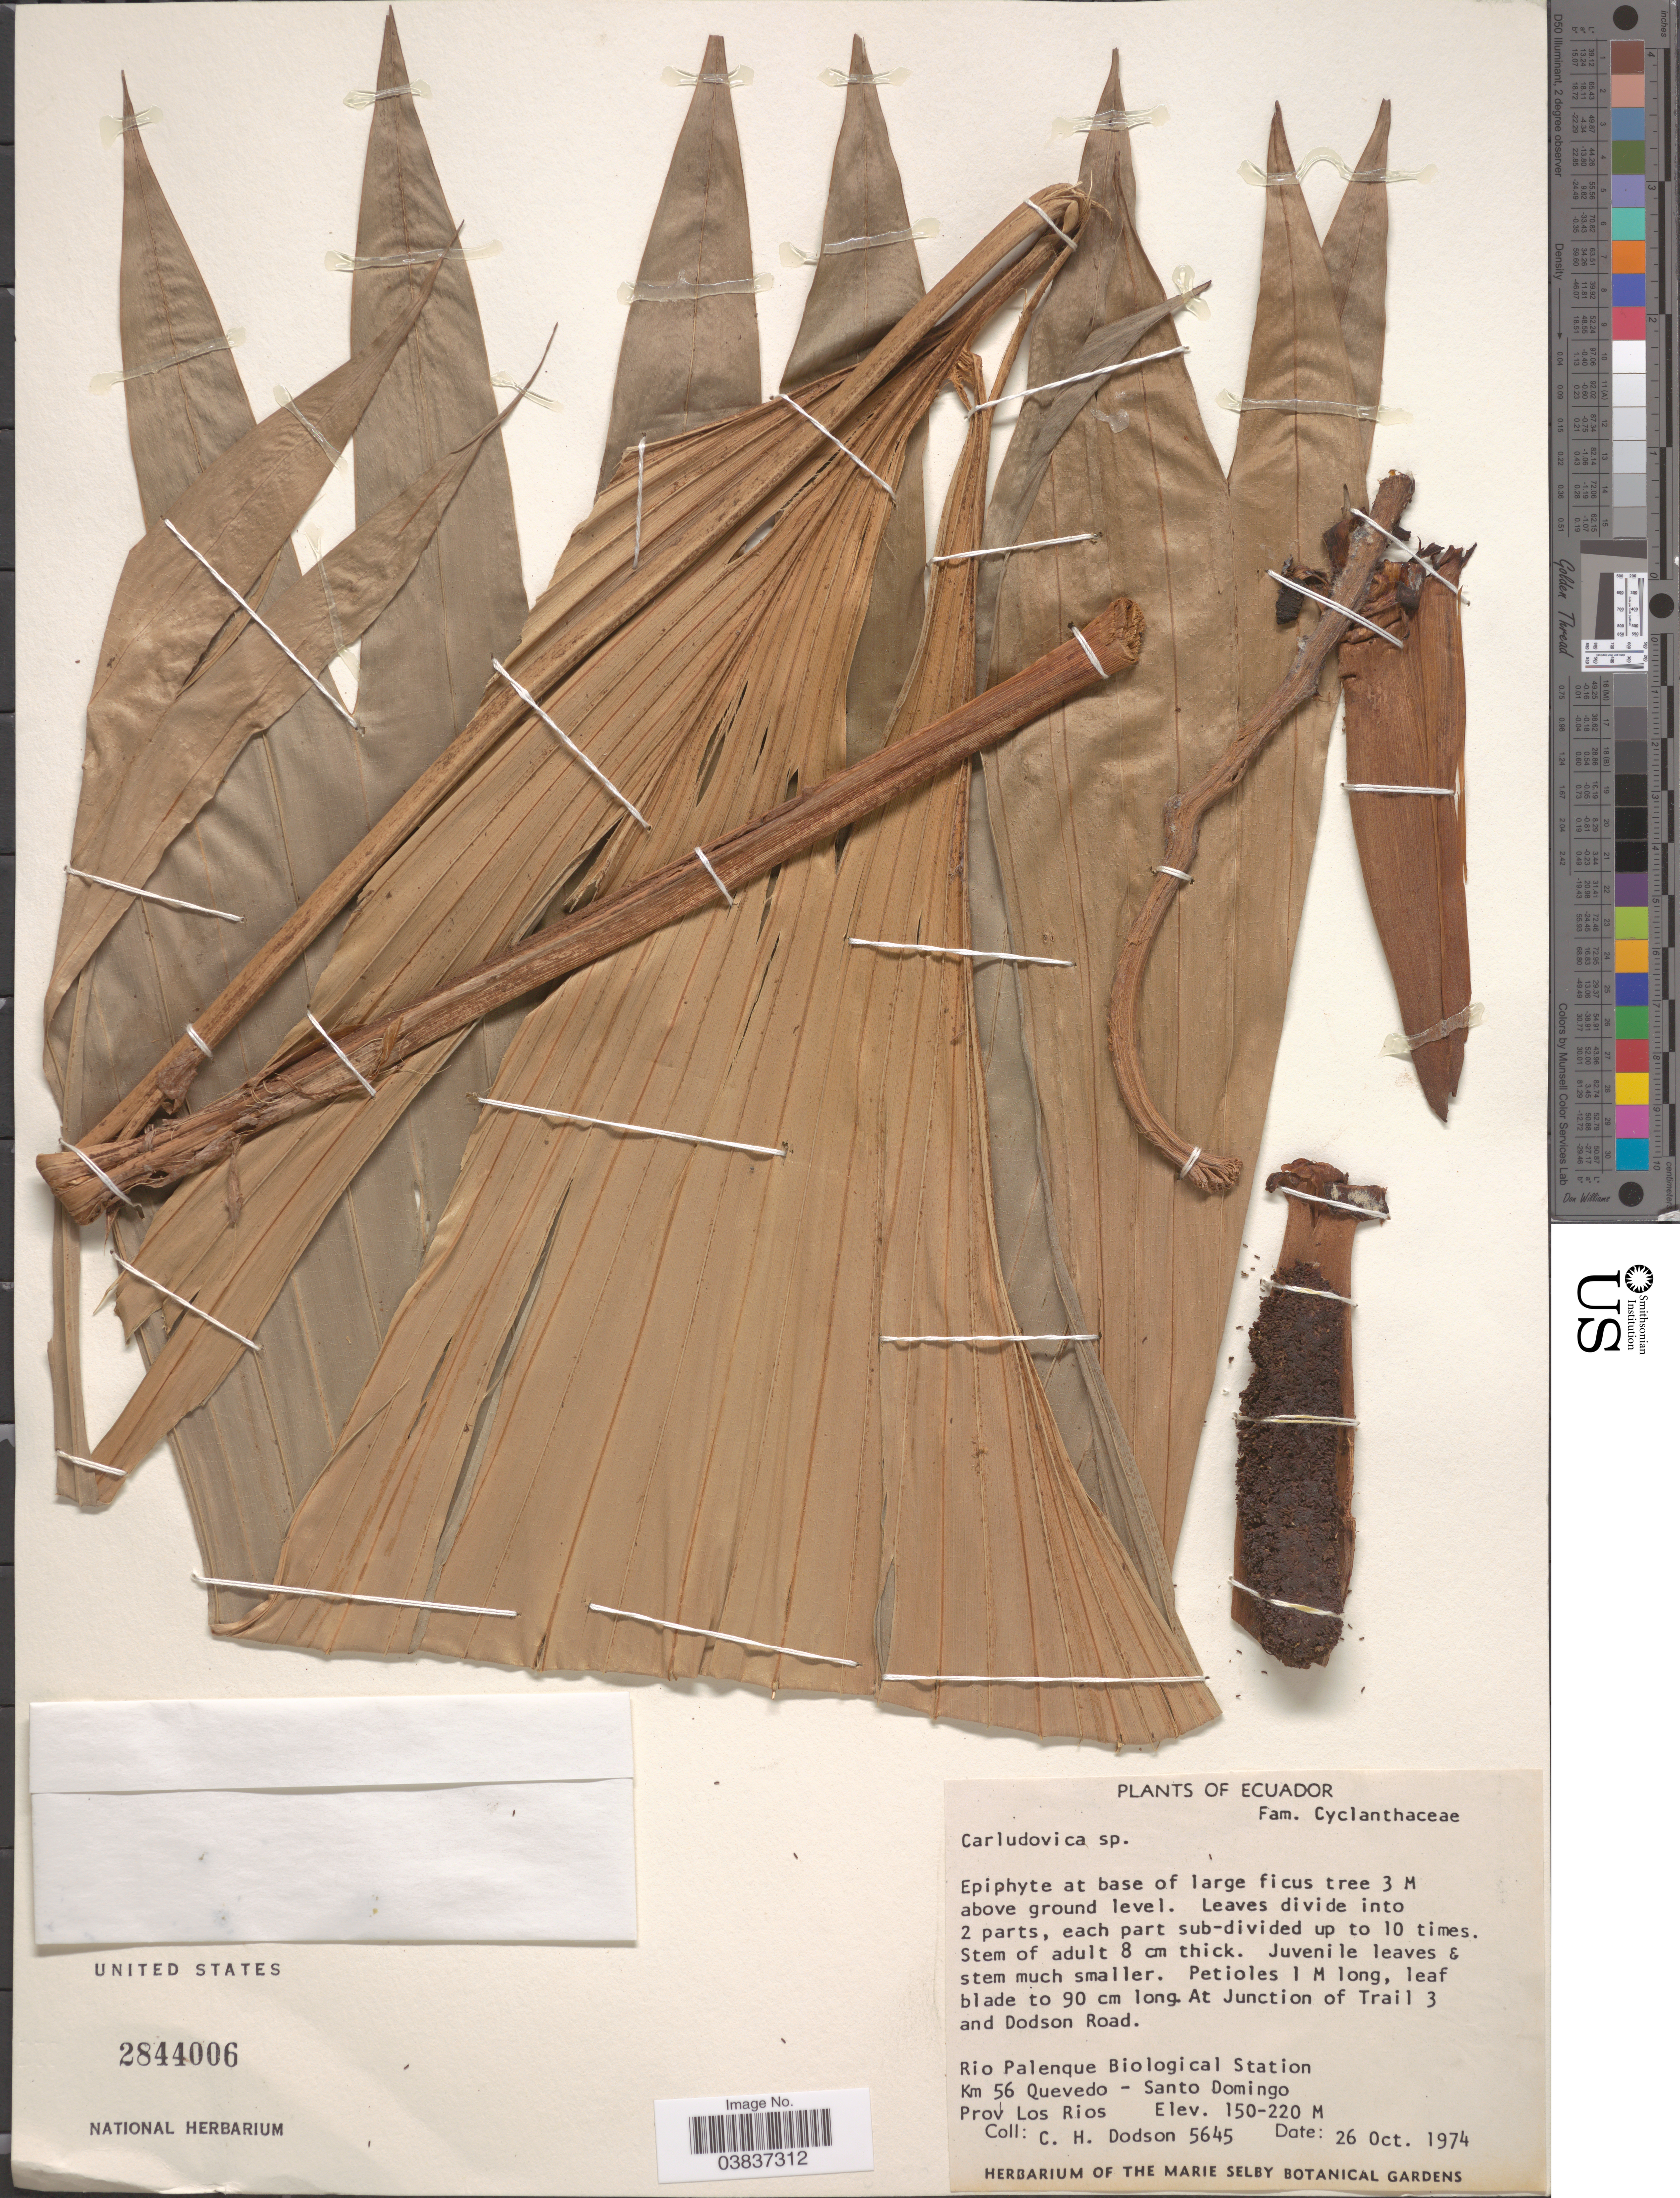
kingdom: Plantae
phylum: Tracheophyta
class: Liliopsida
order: Pandanales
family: Cyclanthaceae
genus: Carludovica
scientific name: Carludovica palmata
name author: Ruiz & Pav.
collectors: C. H. Dodson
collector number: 5645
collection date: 1974-10-26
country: Ecuador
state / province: Los Ríos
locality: At junction of Trail 3 and Dodson Road. Rio Palenque Biological Station. Km 56 Quevedo- Santo Domingo.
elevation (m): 150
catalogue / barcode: US 2844006